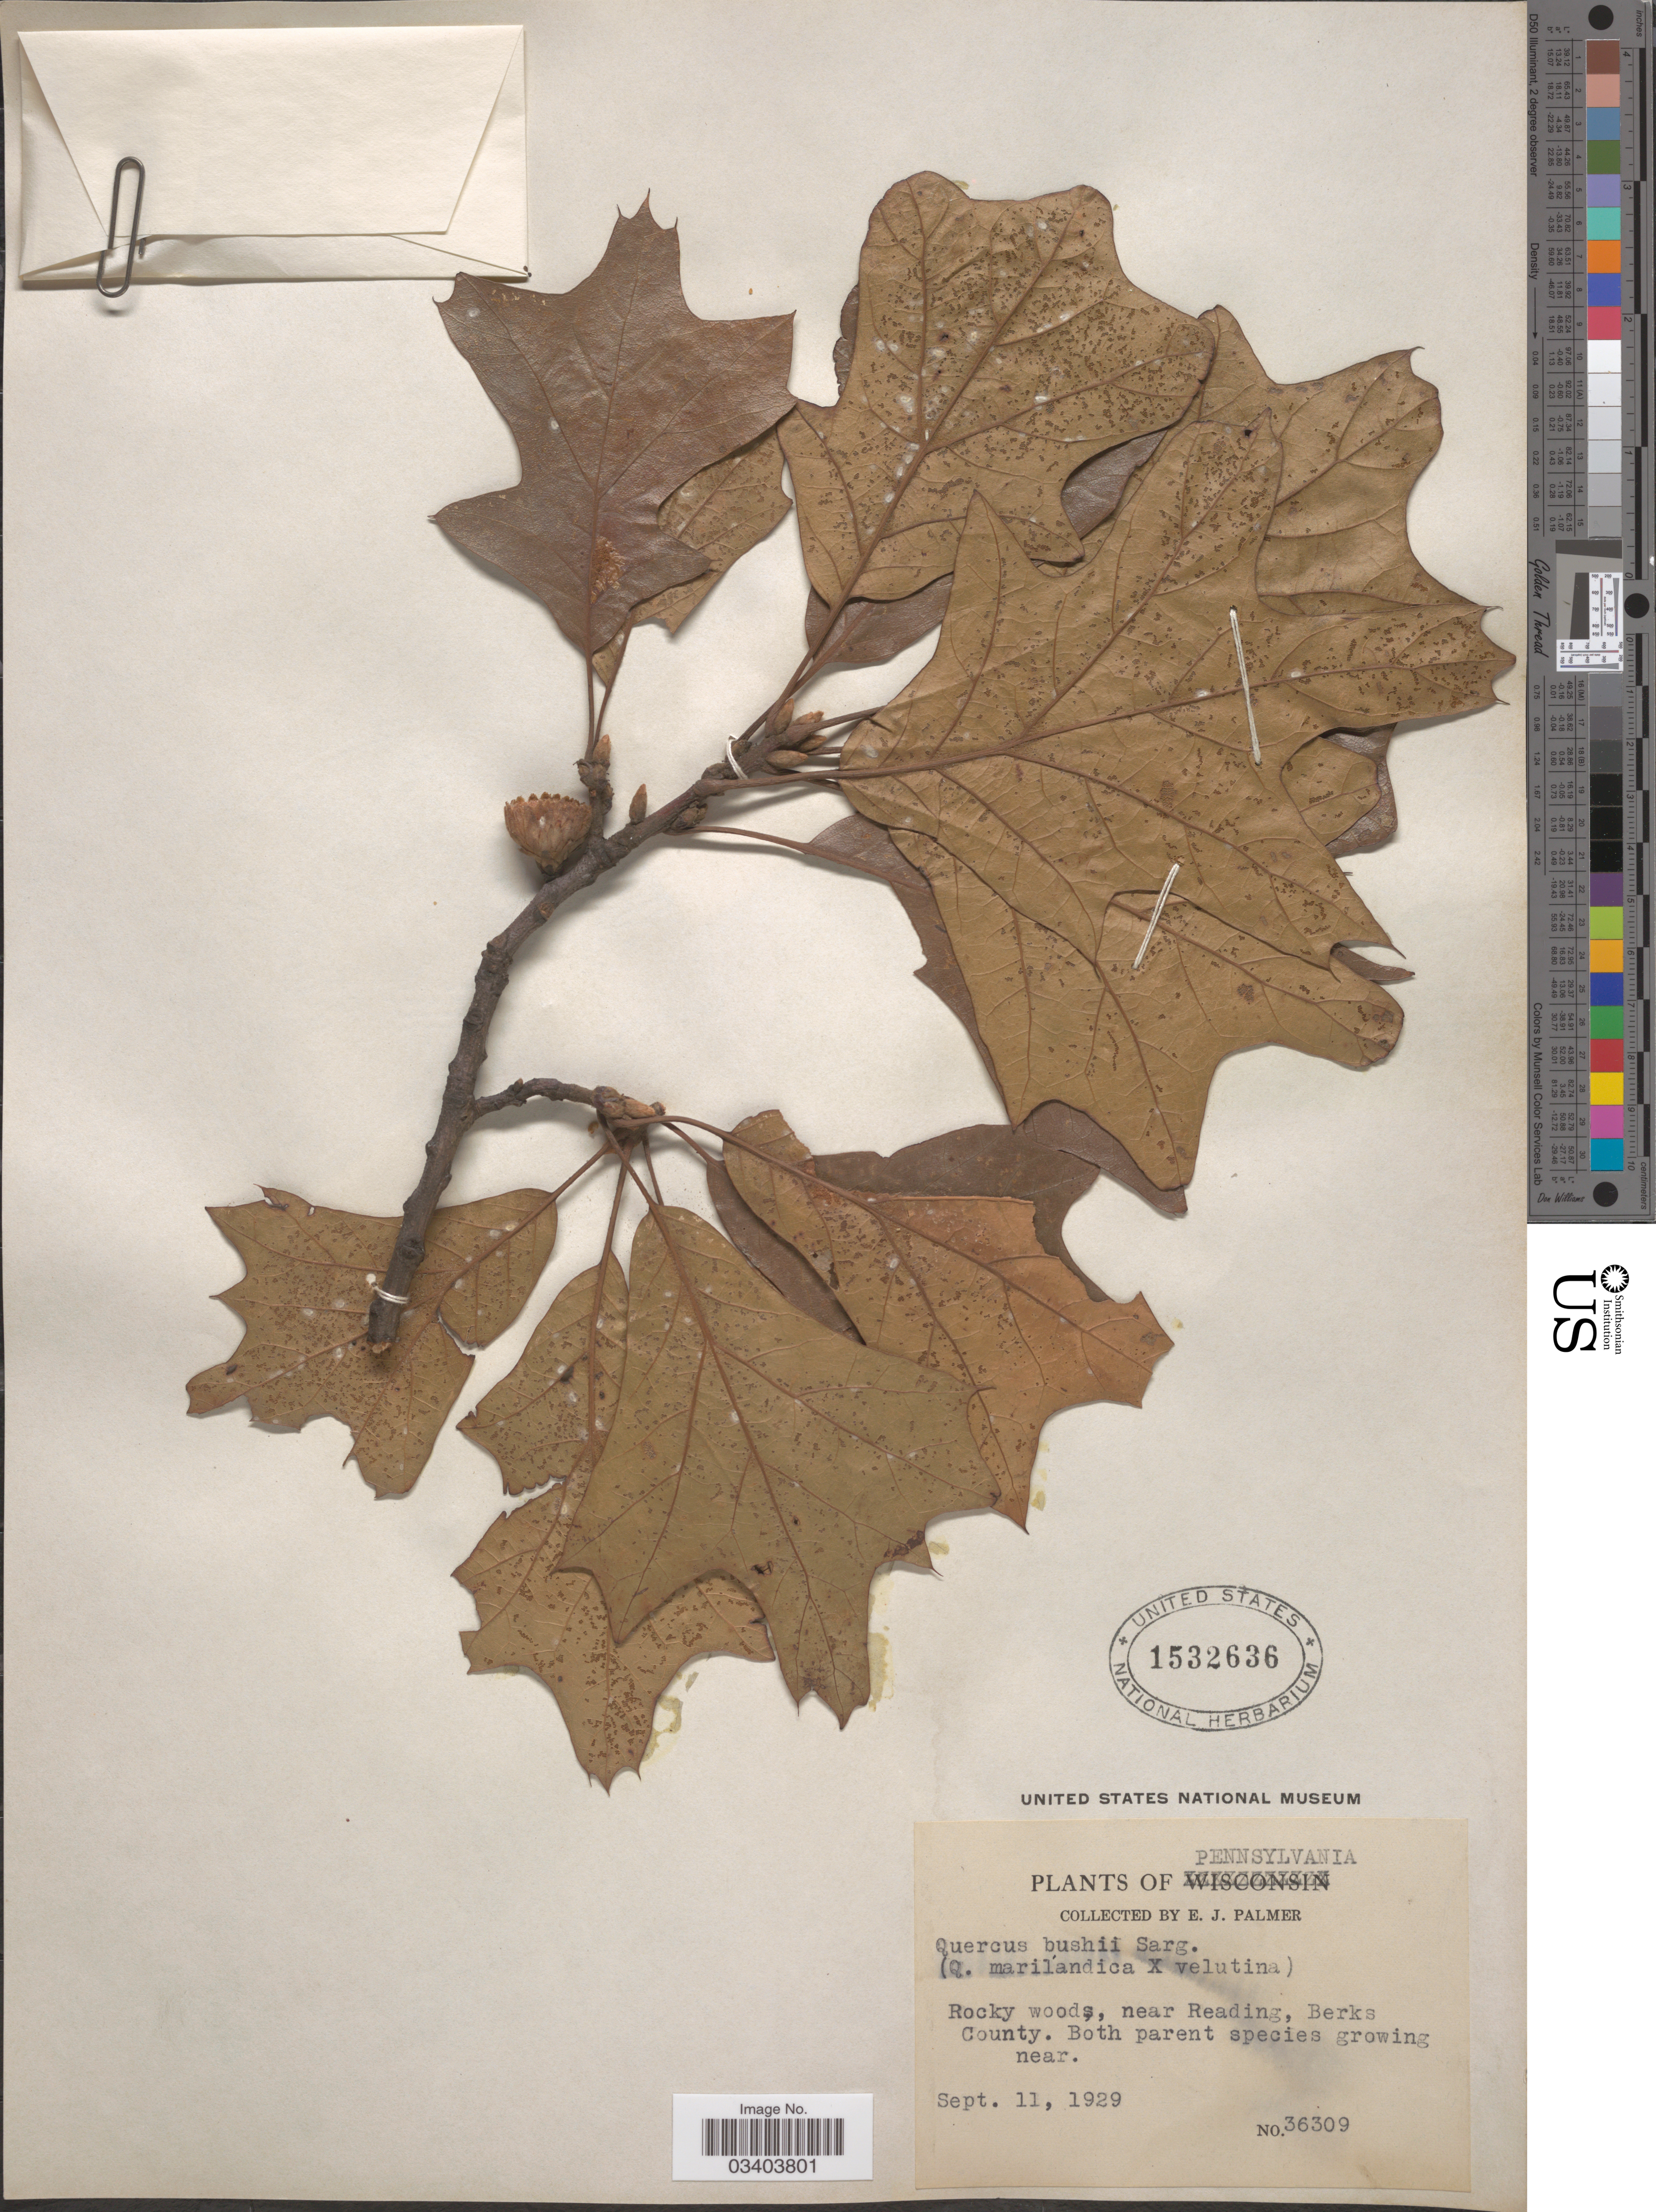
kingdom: Plantae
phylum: Tracheophyta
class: Magnoliopsida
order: Fagales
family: Fagaceae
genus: Quercus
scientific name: Quercus x bushii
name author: Sarg.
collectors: E. J. Palmer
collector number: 36309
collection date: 1929-09-11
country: United States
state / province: Pennsylvania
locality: Near Reading, Berks County.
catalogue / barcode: US 1532636